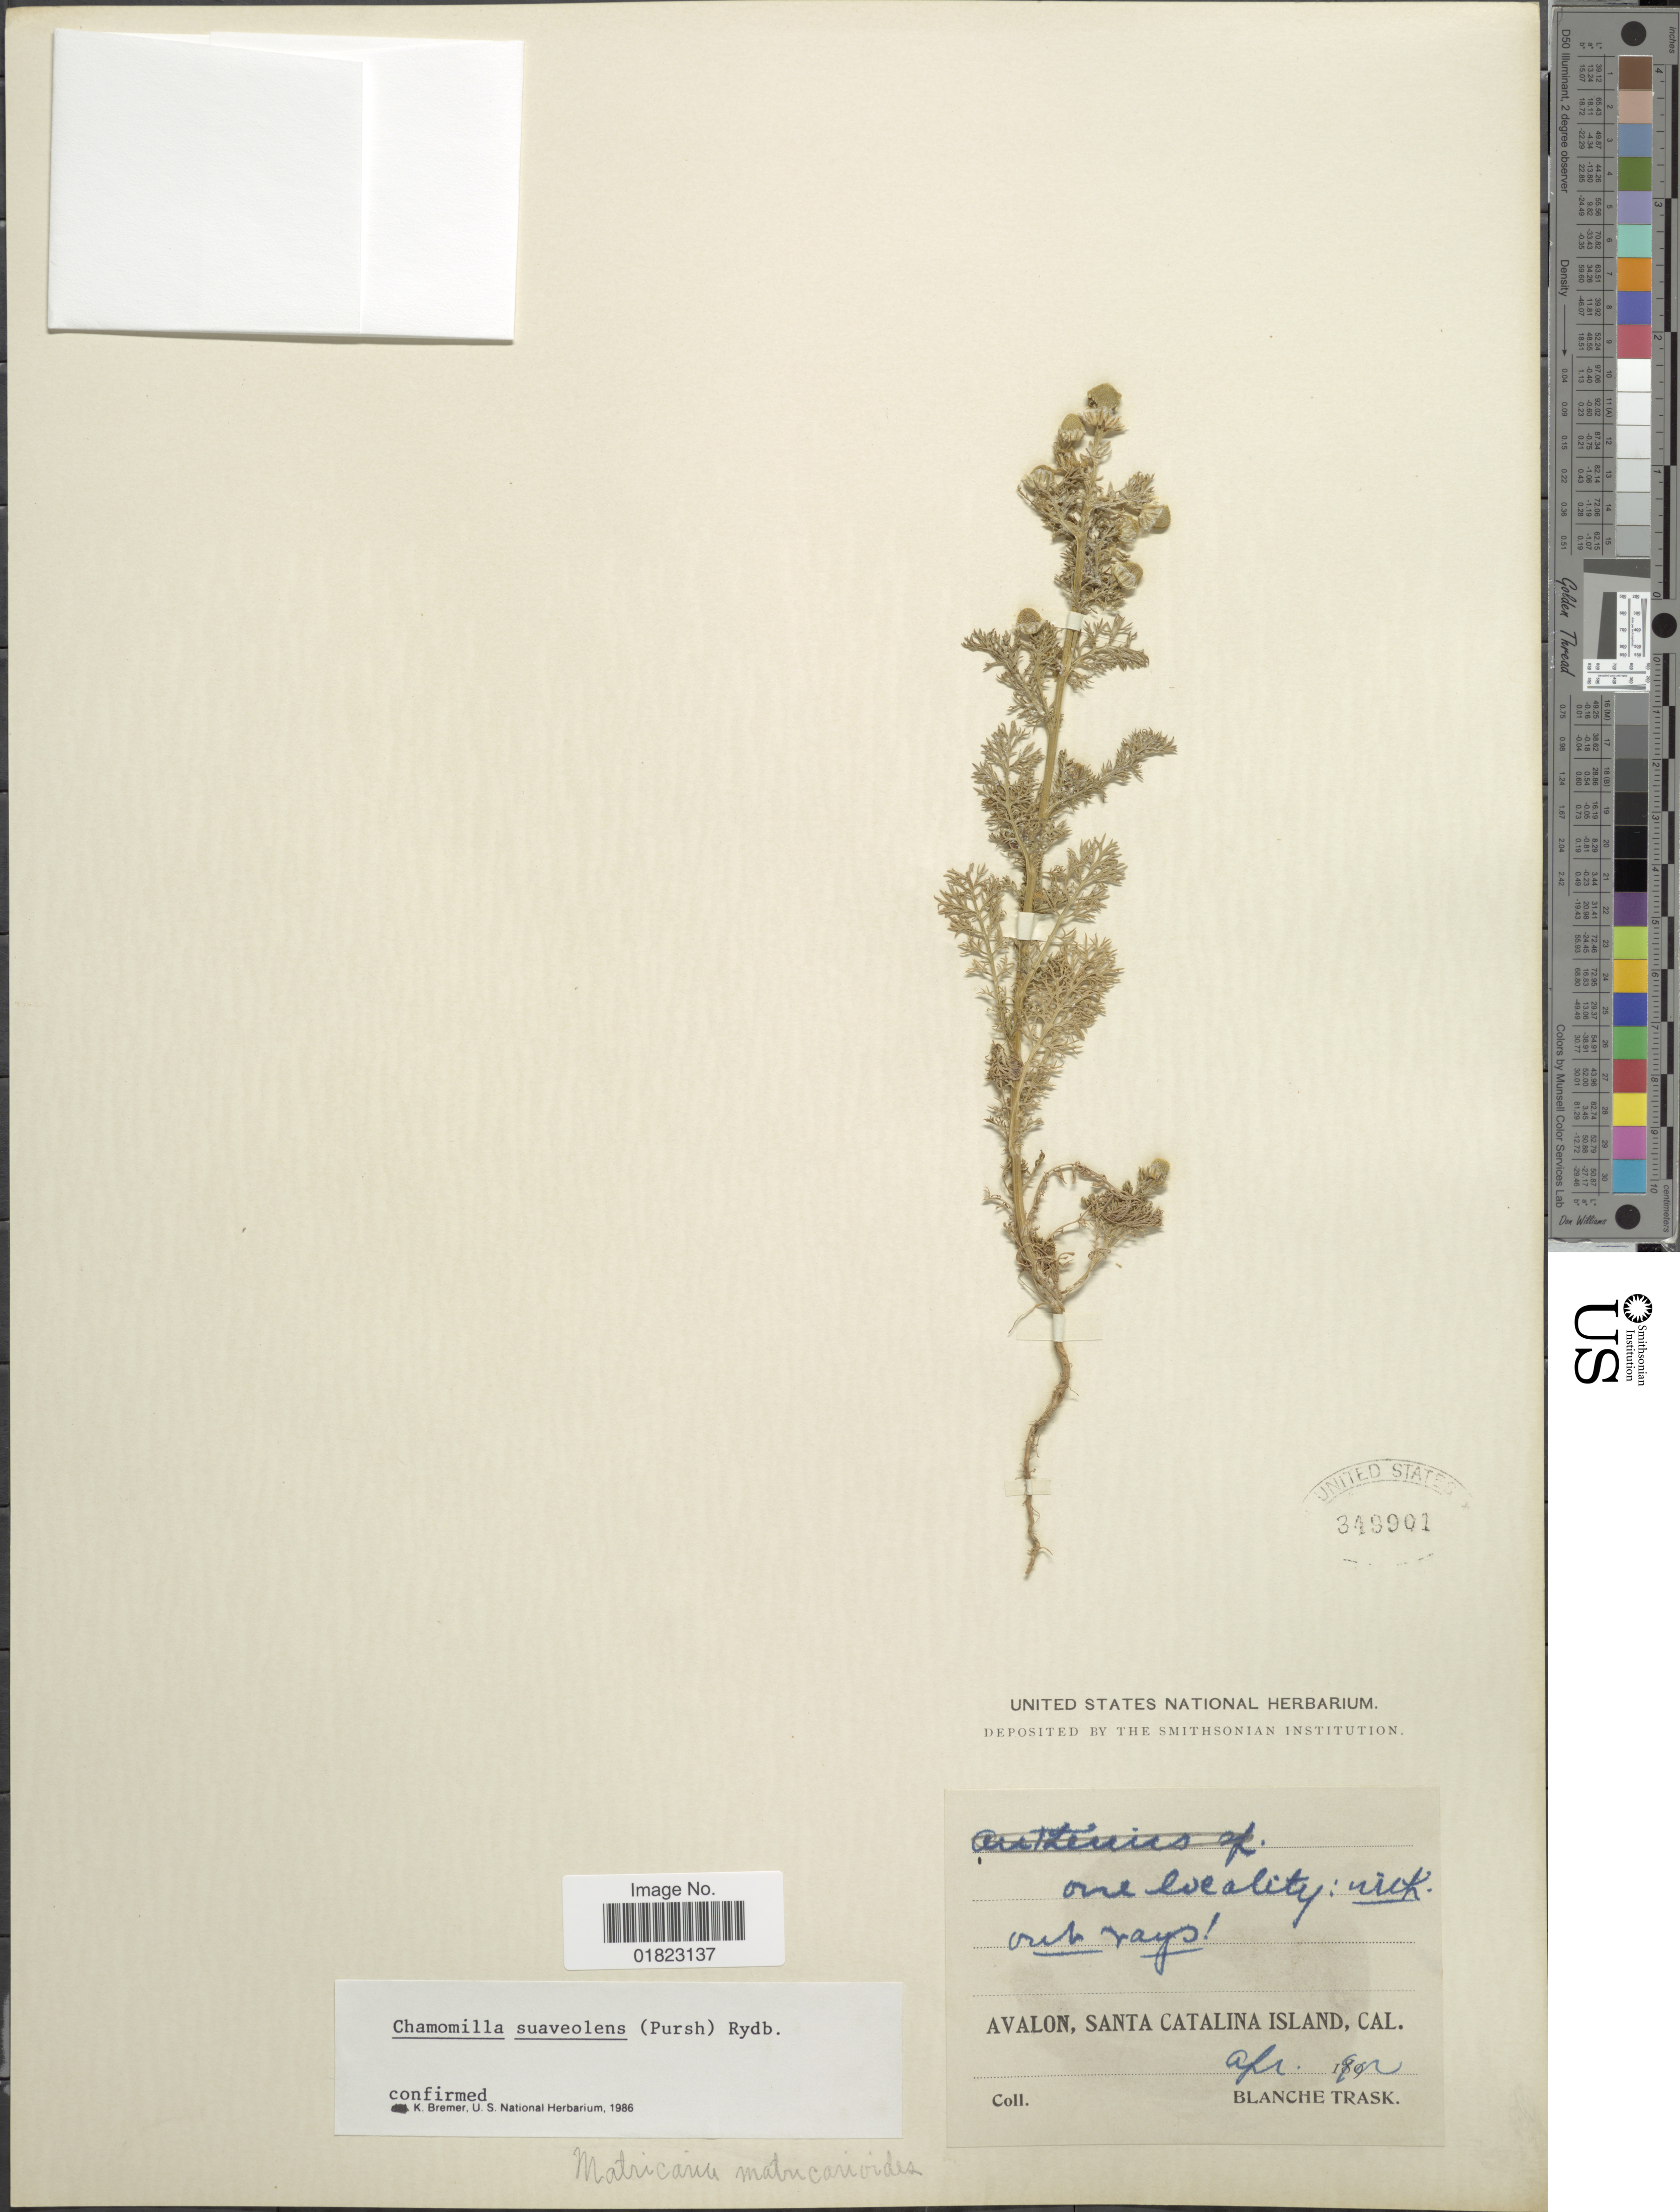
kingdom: Plantae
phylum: Tracheophyta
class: Magnoliopsida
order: Asterales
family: Asteraceae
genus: Matricaria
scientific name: Matricaria matricarioides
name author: (Less.) Porter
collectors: B. Trask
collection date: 1912-04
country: United States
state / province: California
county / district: Los Angeles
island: Santa Catalina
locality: Avalon, Santa Catalina Island, Cal.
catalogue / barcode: US 349901